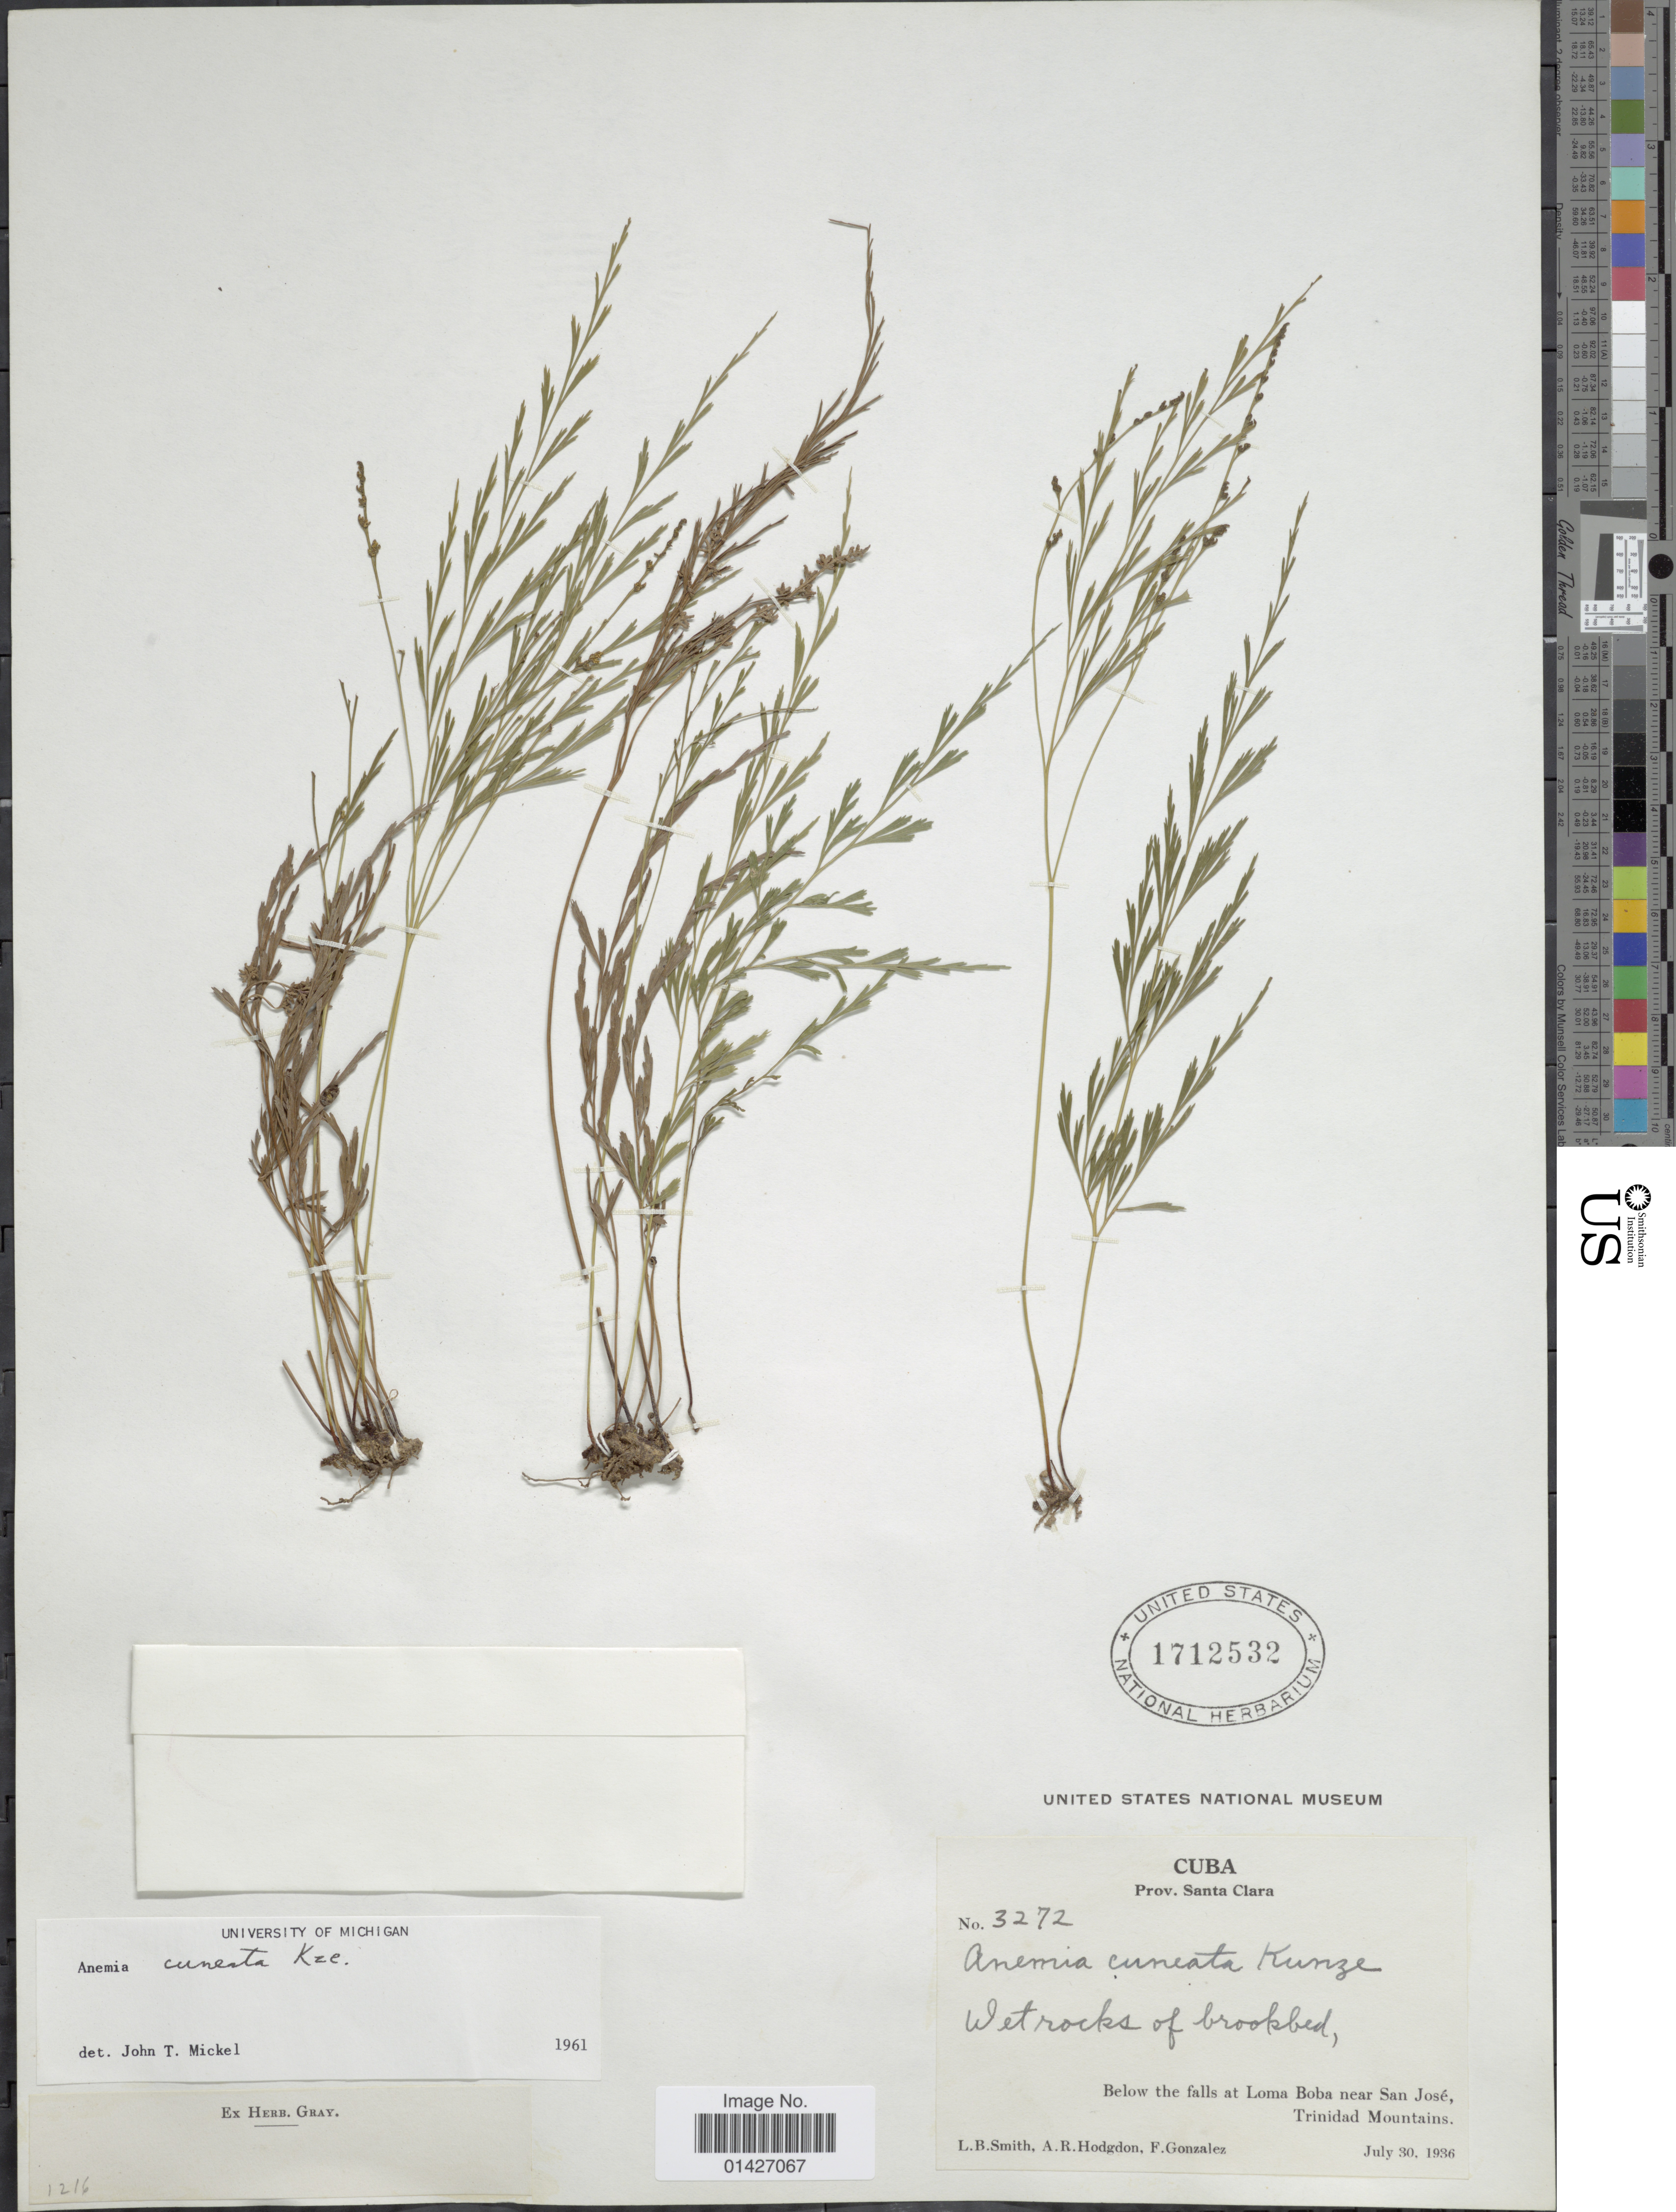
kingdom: Plantae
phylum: Tracheophyta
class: Polypodiopsida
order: Schizaeales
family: Anemiaceae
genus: Anemia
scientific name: Anemia cuneata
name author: Poepp. ex Spreng.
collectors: L. Smith, A. R. Hodgdon & F. Gonzalez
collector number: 3272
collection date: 1936-07-30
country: Cuba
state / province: Las Villas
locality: Prov. Santa Clara. Wet rocks of brookbed. below the falls at Loma Boba near San José. Trinidad Mountains.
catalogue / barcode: US 1712532